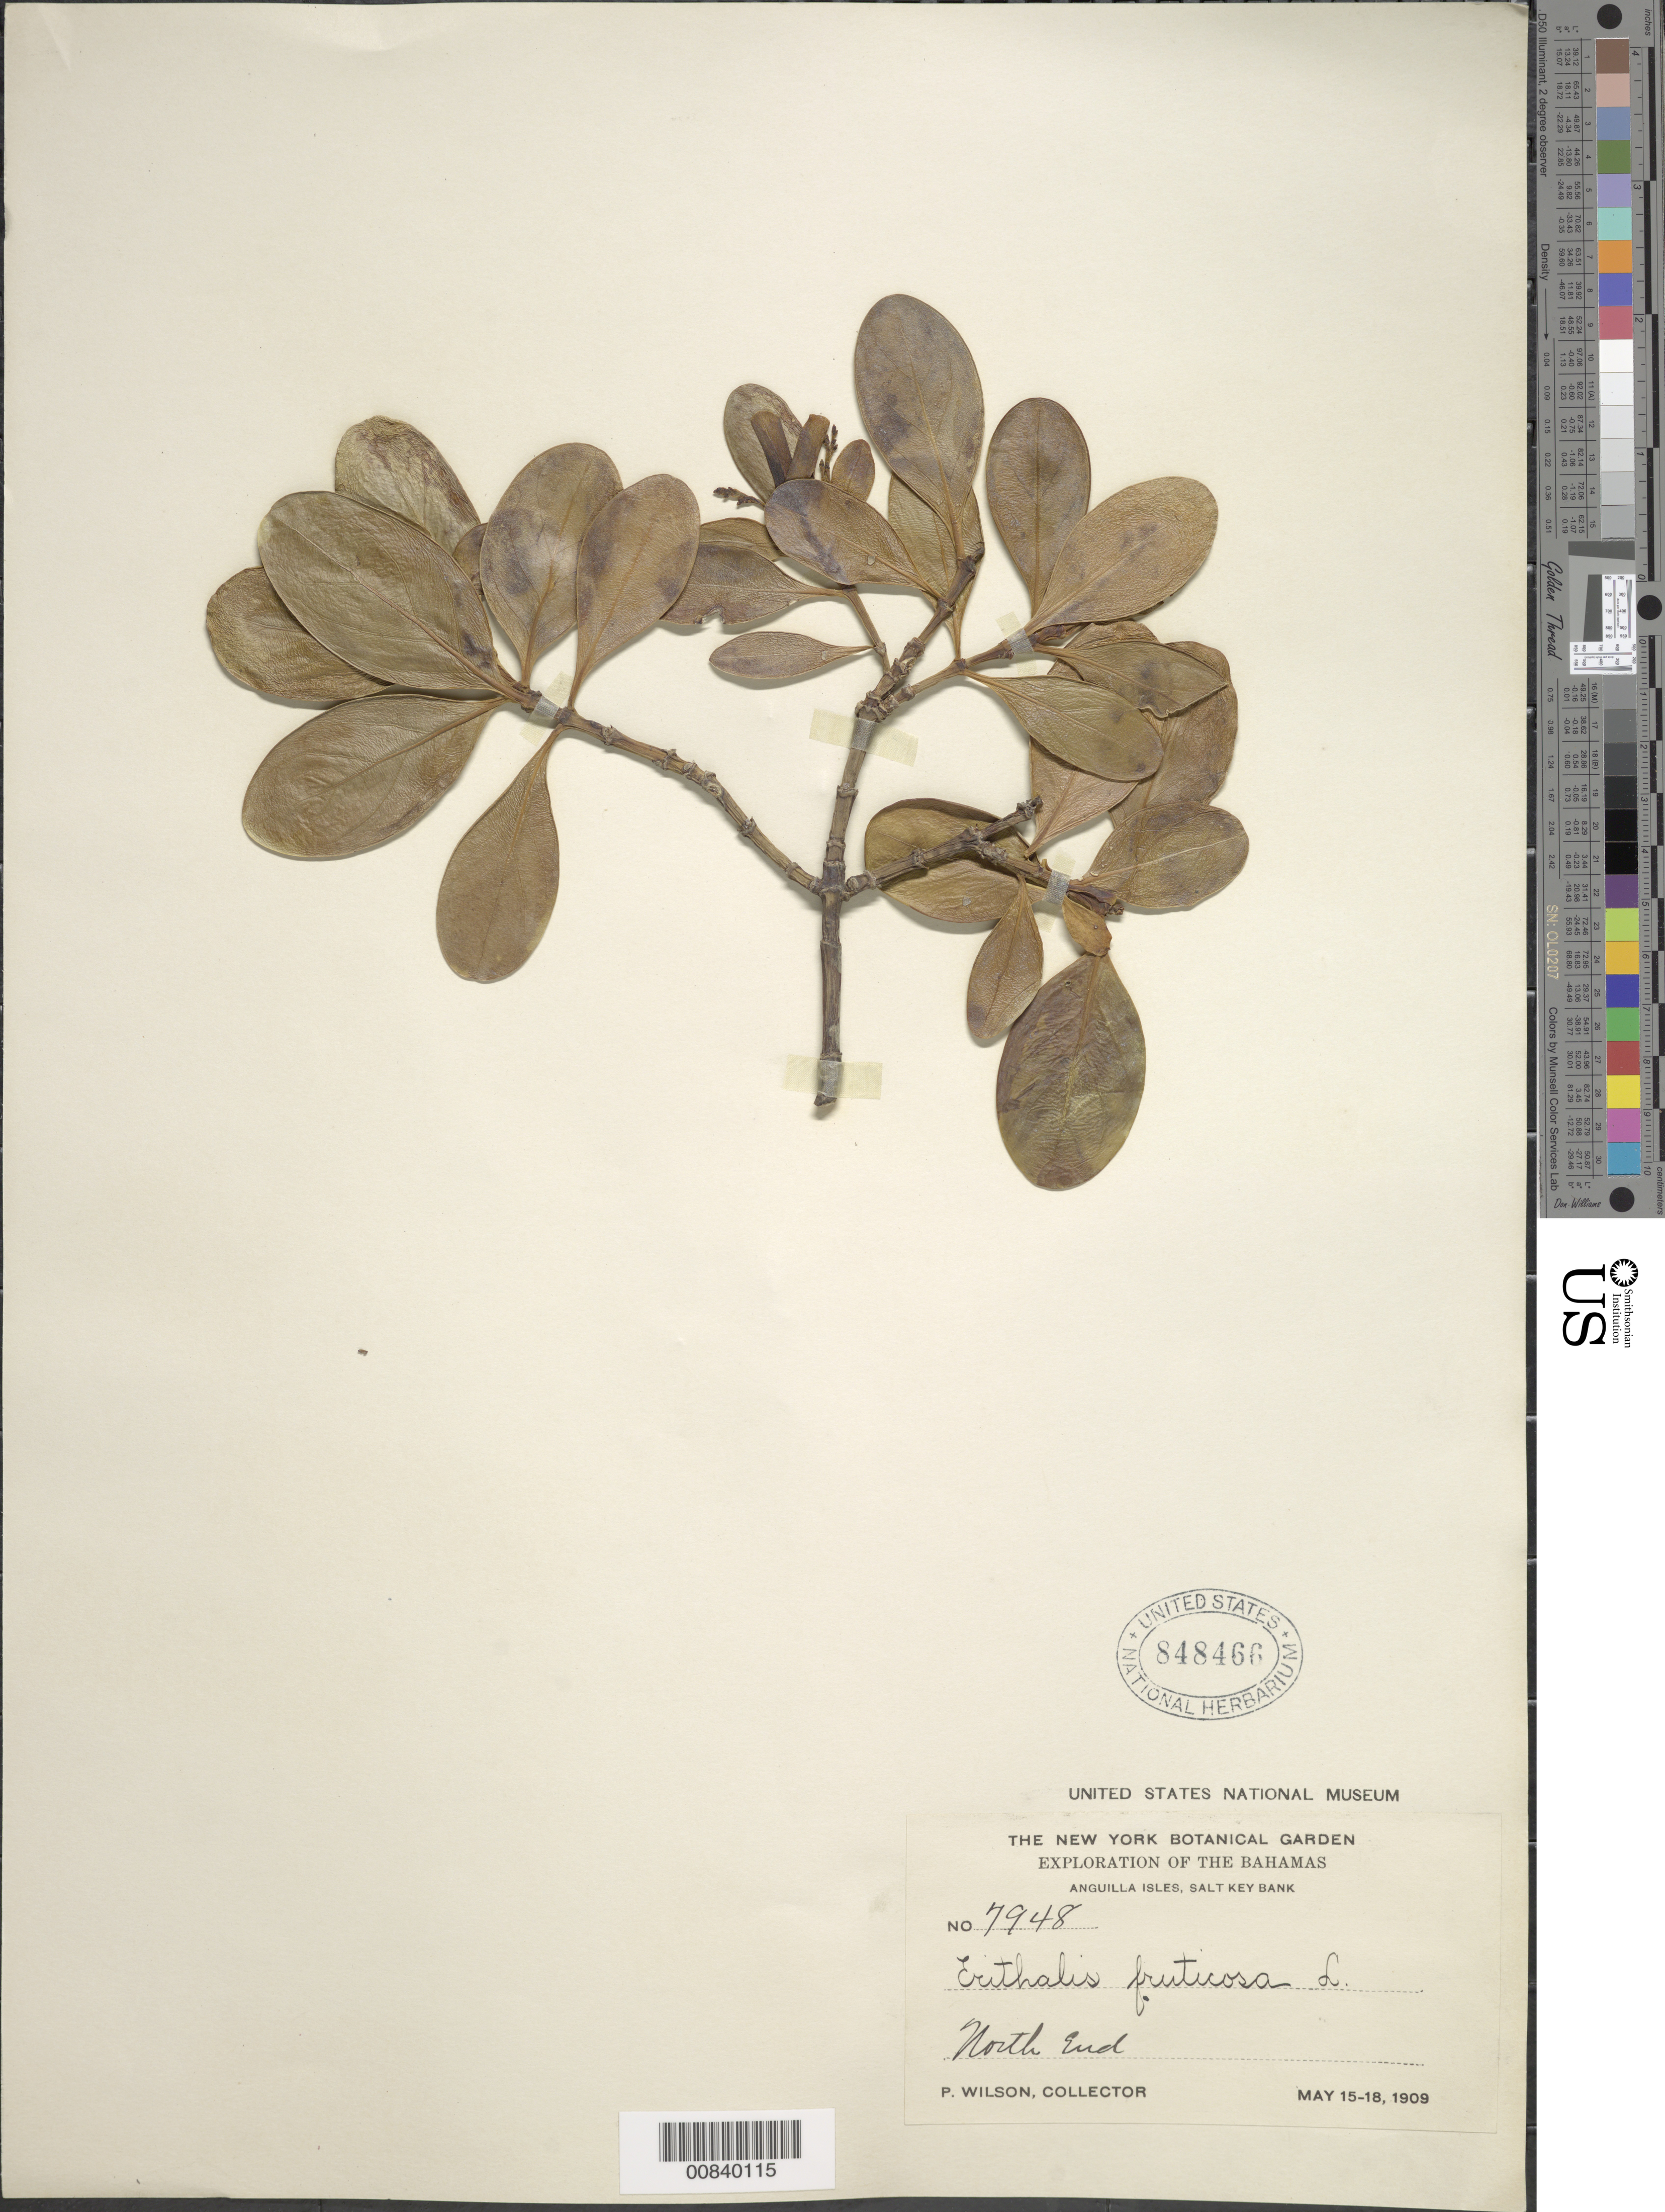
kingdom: Plantae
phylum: Tracheophyta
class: Magnoliopsida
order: Gentianales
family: Rubiaceae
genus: Erithalis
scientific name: Erithalis fruticosa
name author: L.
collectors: P. Wilson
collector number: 7948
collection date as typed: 15 May 1909 to 18 May 1909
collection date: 1909-05-15/1909-05-18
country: Bahamas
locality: Anguilla Isles, Salt Key Bank. North End.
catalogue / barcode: US 848466